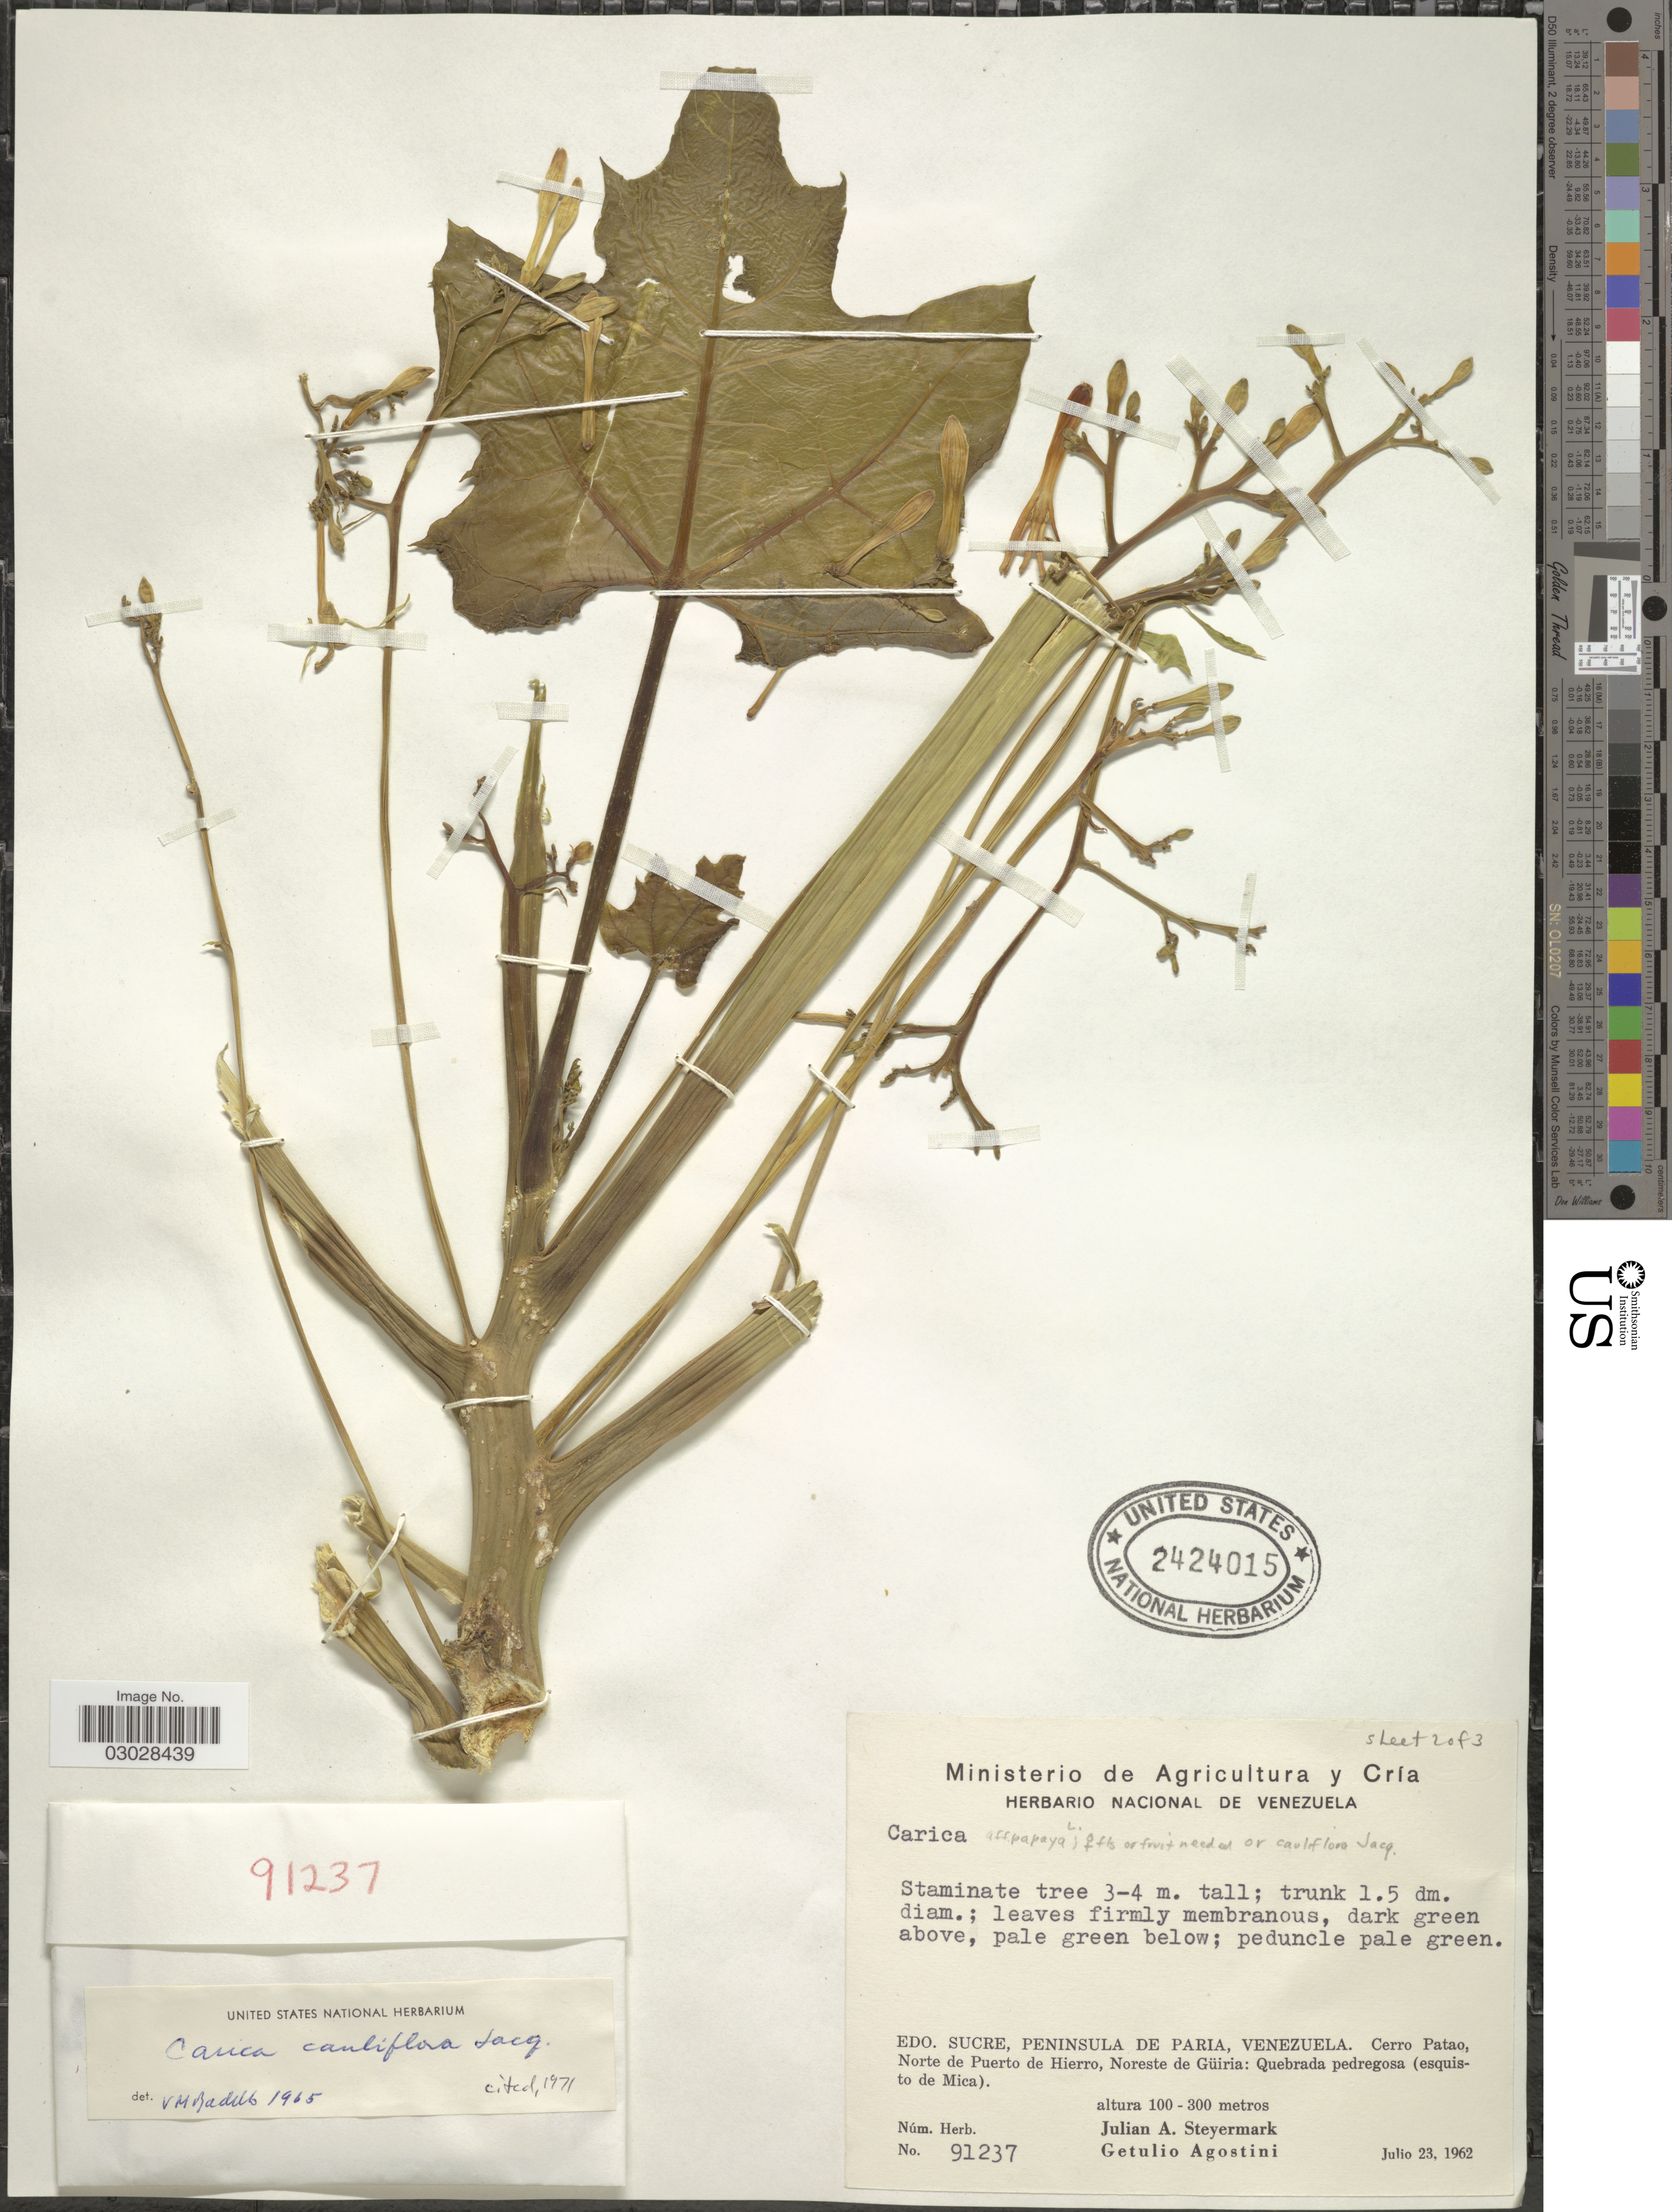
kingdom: Plantae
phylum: Tracheophyta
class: Magnoliopsida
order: Brassicales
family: Caricaceae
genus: Vasconcellea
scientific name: Vasconcellea cauliflora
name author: (Jacq.) A. DC.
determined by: Strong, M. T., (US), Smithsonian Institution - National Museum of Natural History (UNITED STATES)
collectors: J. Steyermark & G. Agostini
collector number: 91237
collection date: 1962-07-23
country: Venezuela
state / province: Sucre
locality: Edo. Sucre, Peninsula de Paria. Cerro Patao, Norte de Puerto de Hierro, Noreste de Güiria: Quebrada pedregosa (esquisto de Mica).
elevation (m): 100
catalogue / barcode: US 2424015